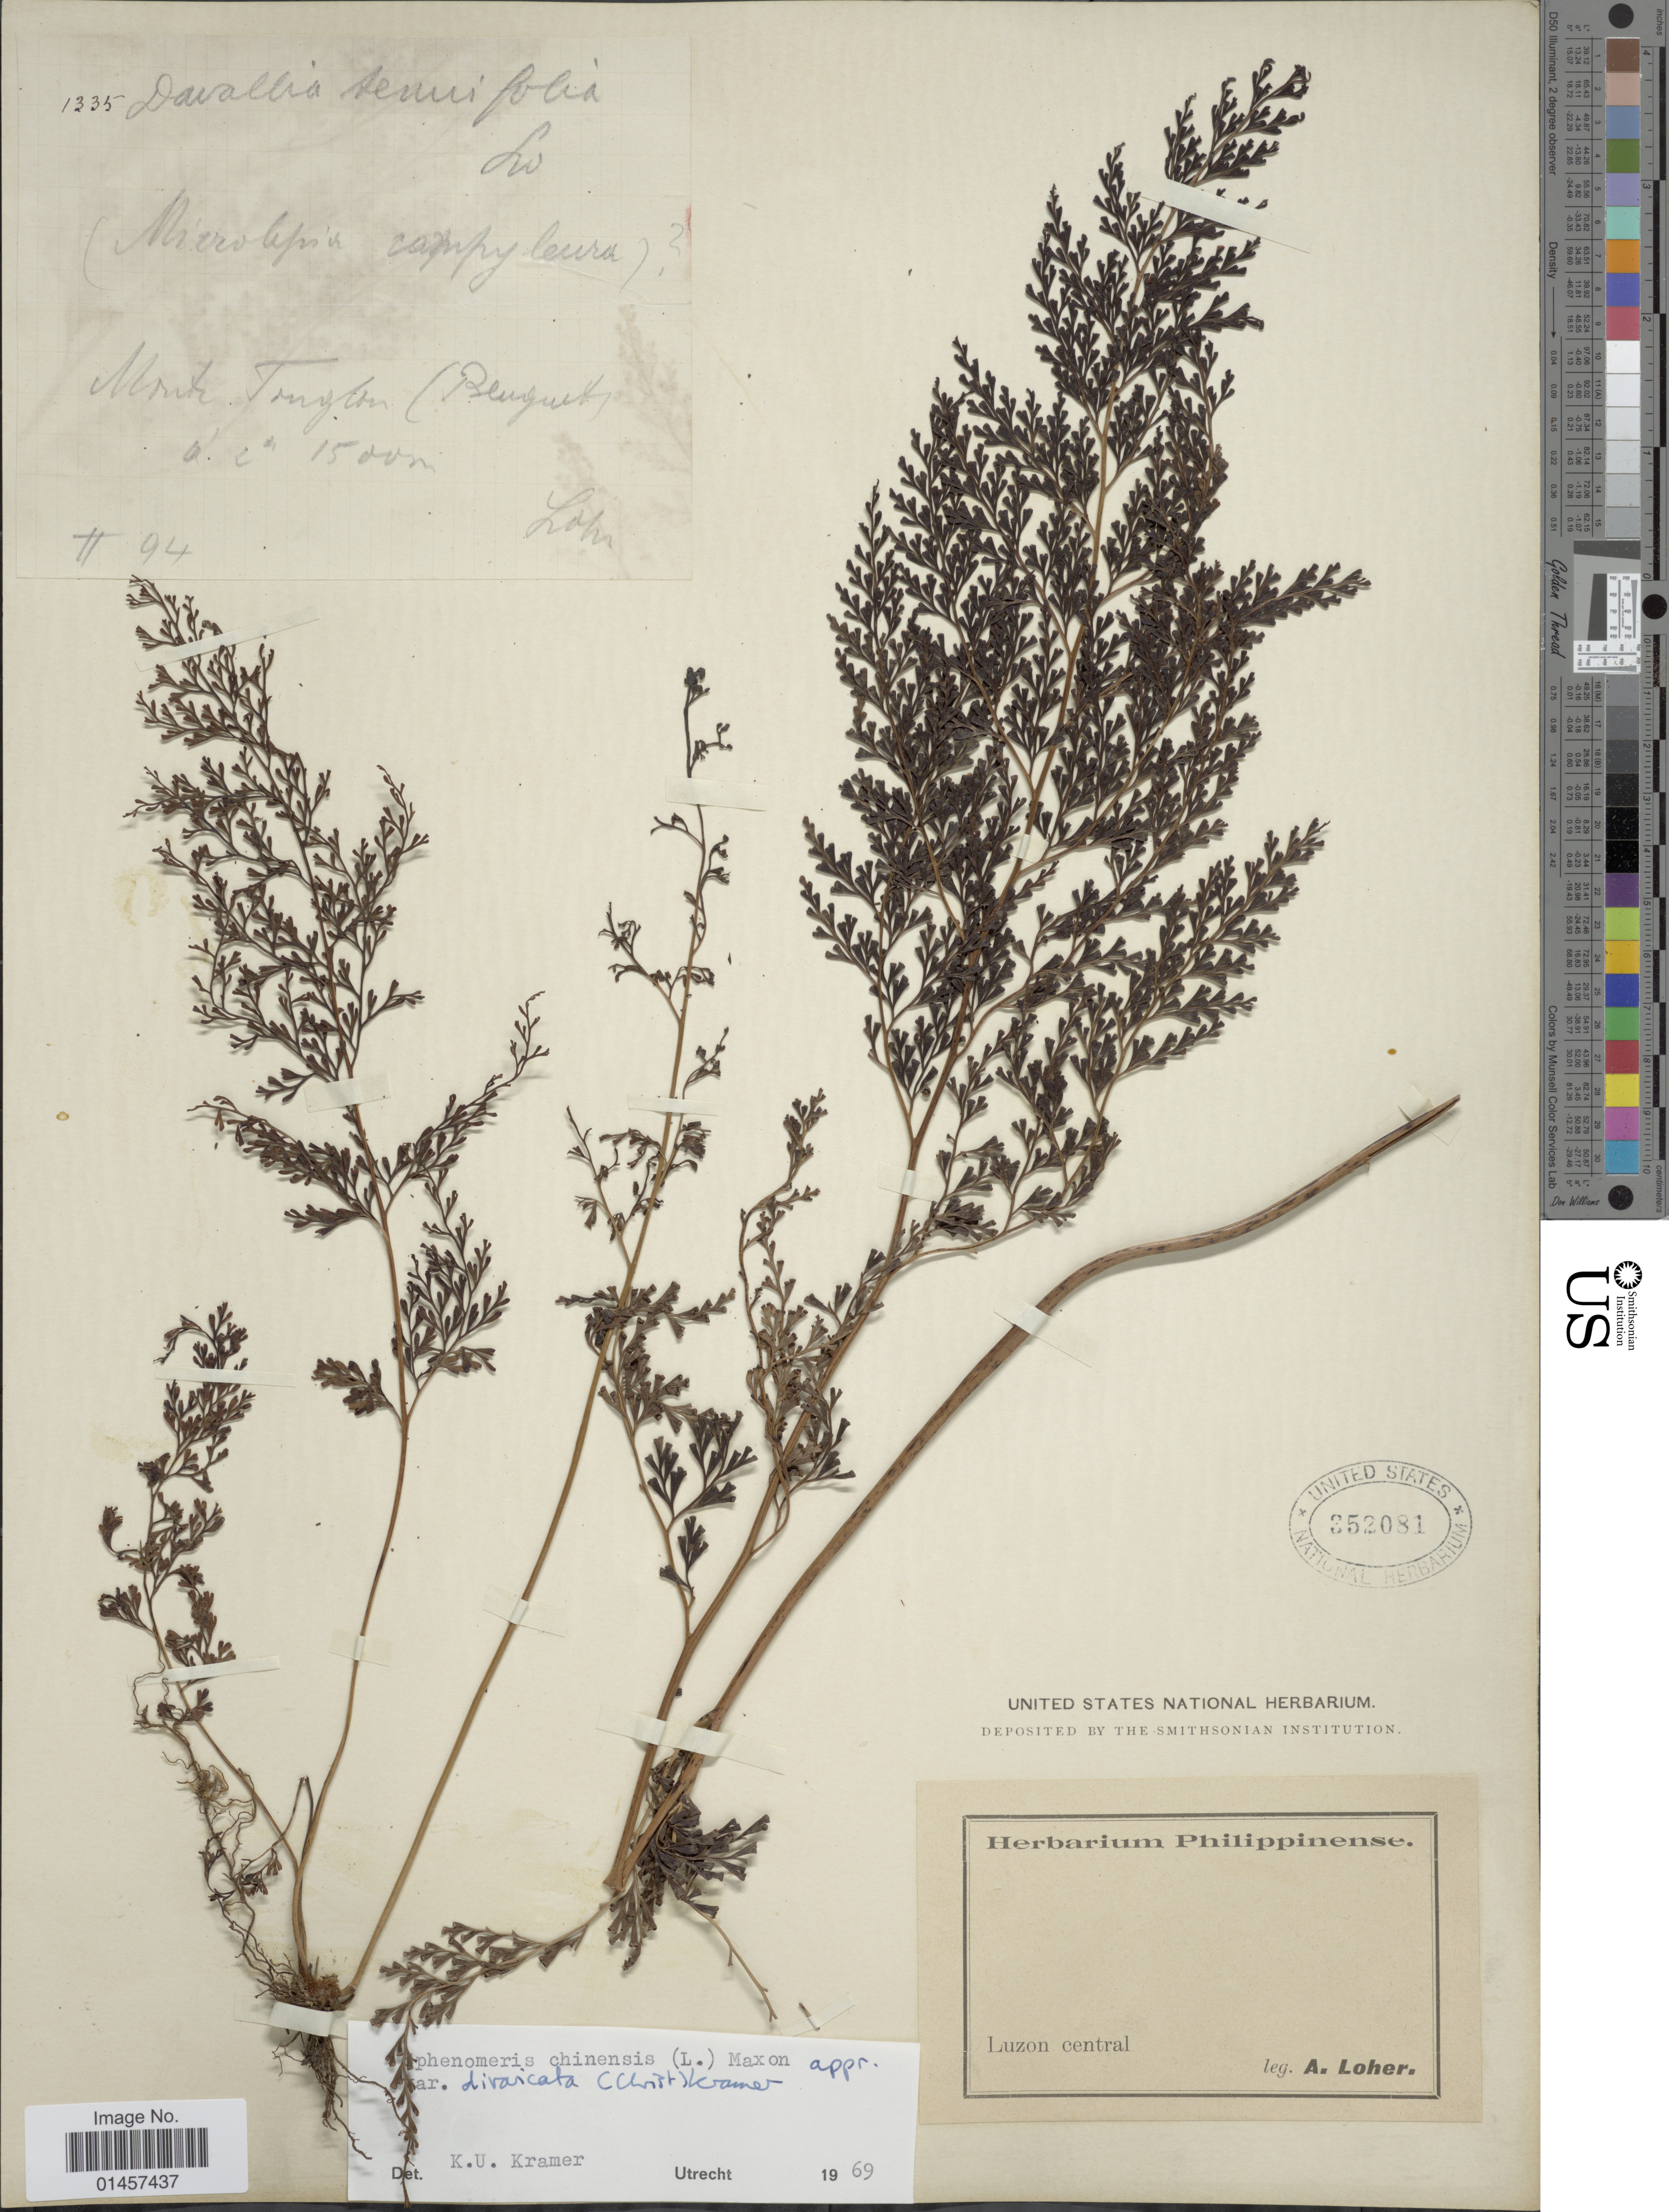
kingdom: Plantae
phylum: Tracheophyta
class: Polypodiopsida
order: Polypodiales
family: Lindsaeaceae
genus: Sphenomeris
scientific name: Sphenomeris chinensis var. chinensis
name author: (L.) Maxon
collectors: A. Loher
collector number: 1335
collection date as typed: Transcribed d/m/y: /2/94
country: Philippines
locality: M [illegible text](Benguet)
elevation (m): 1500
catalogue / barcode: US 352081